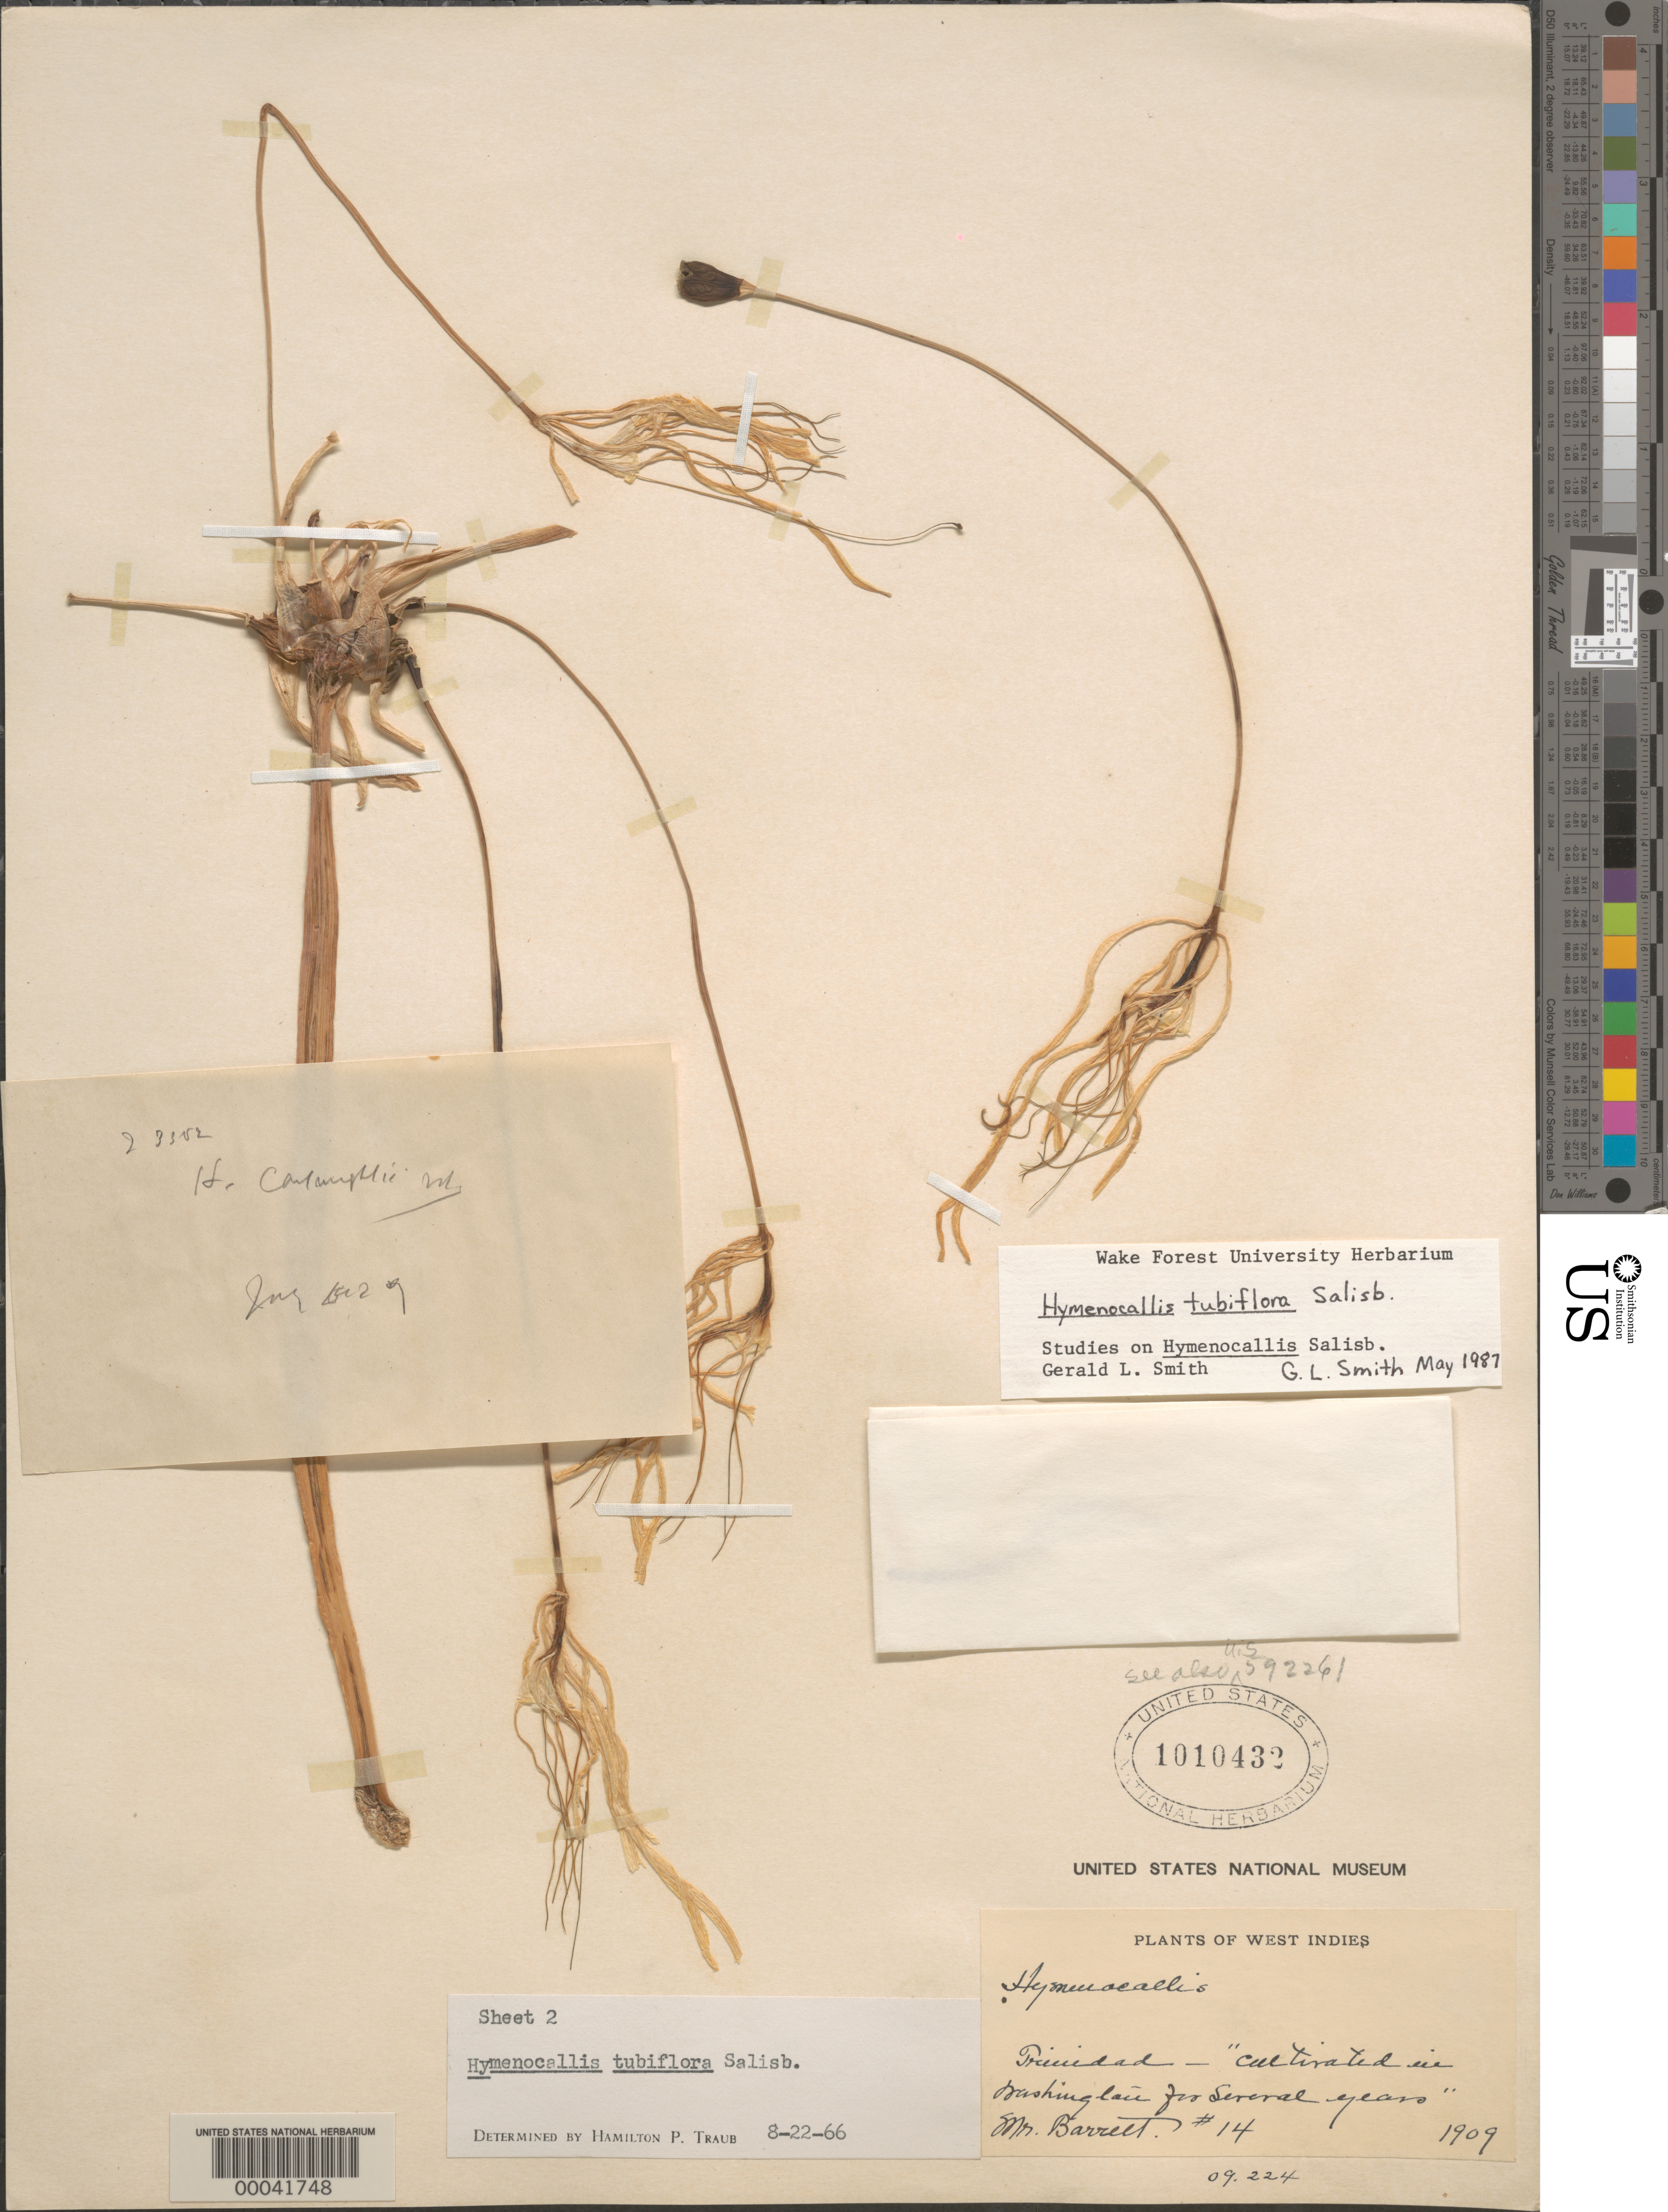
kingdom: Plantae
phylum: Tracheophyta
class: Liliopsida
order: Asparagales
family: Amaryllidaceae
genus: Hymenocallis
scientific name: Hymenocallis tubiflora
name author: Salisb.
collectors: -. Barrett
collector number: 14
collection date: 1909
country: United States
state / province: Washington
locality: Cultivated in Washington.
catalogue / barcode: US 1010432